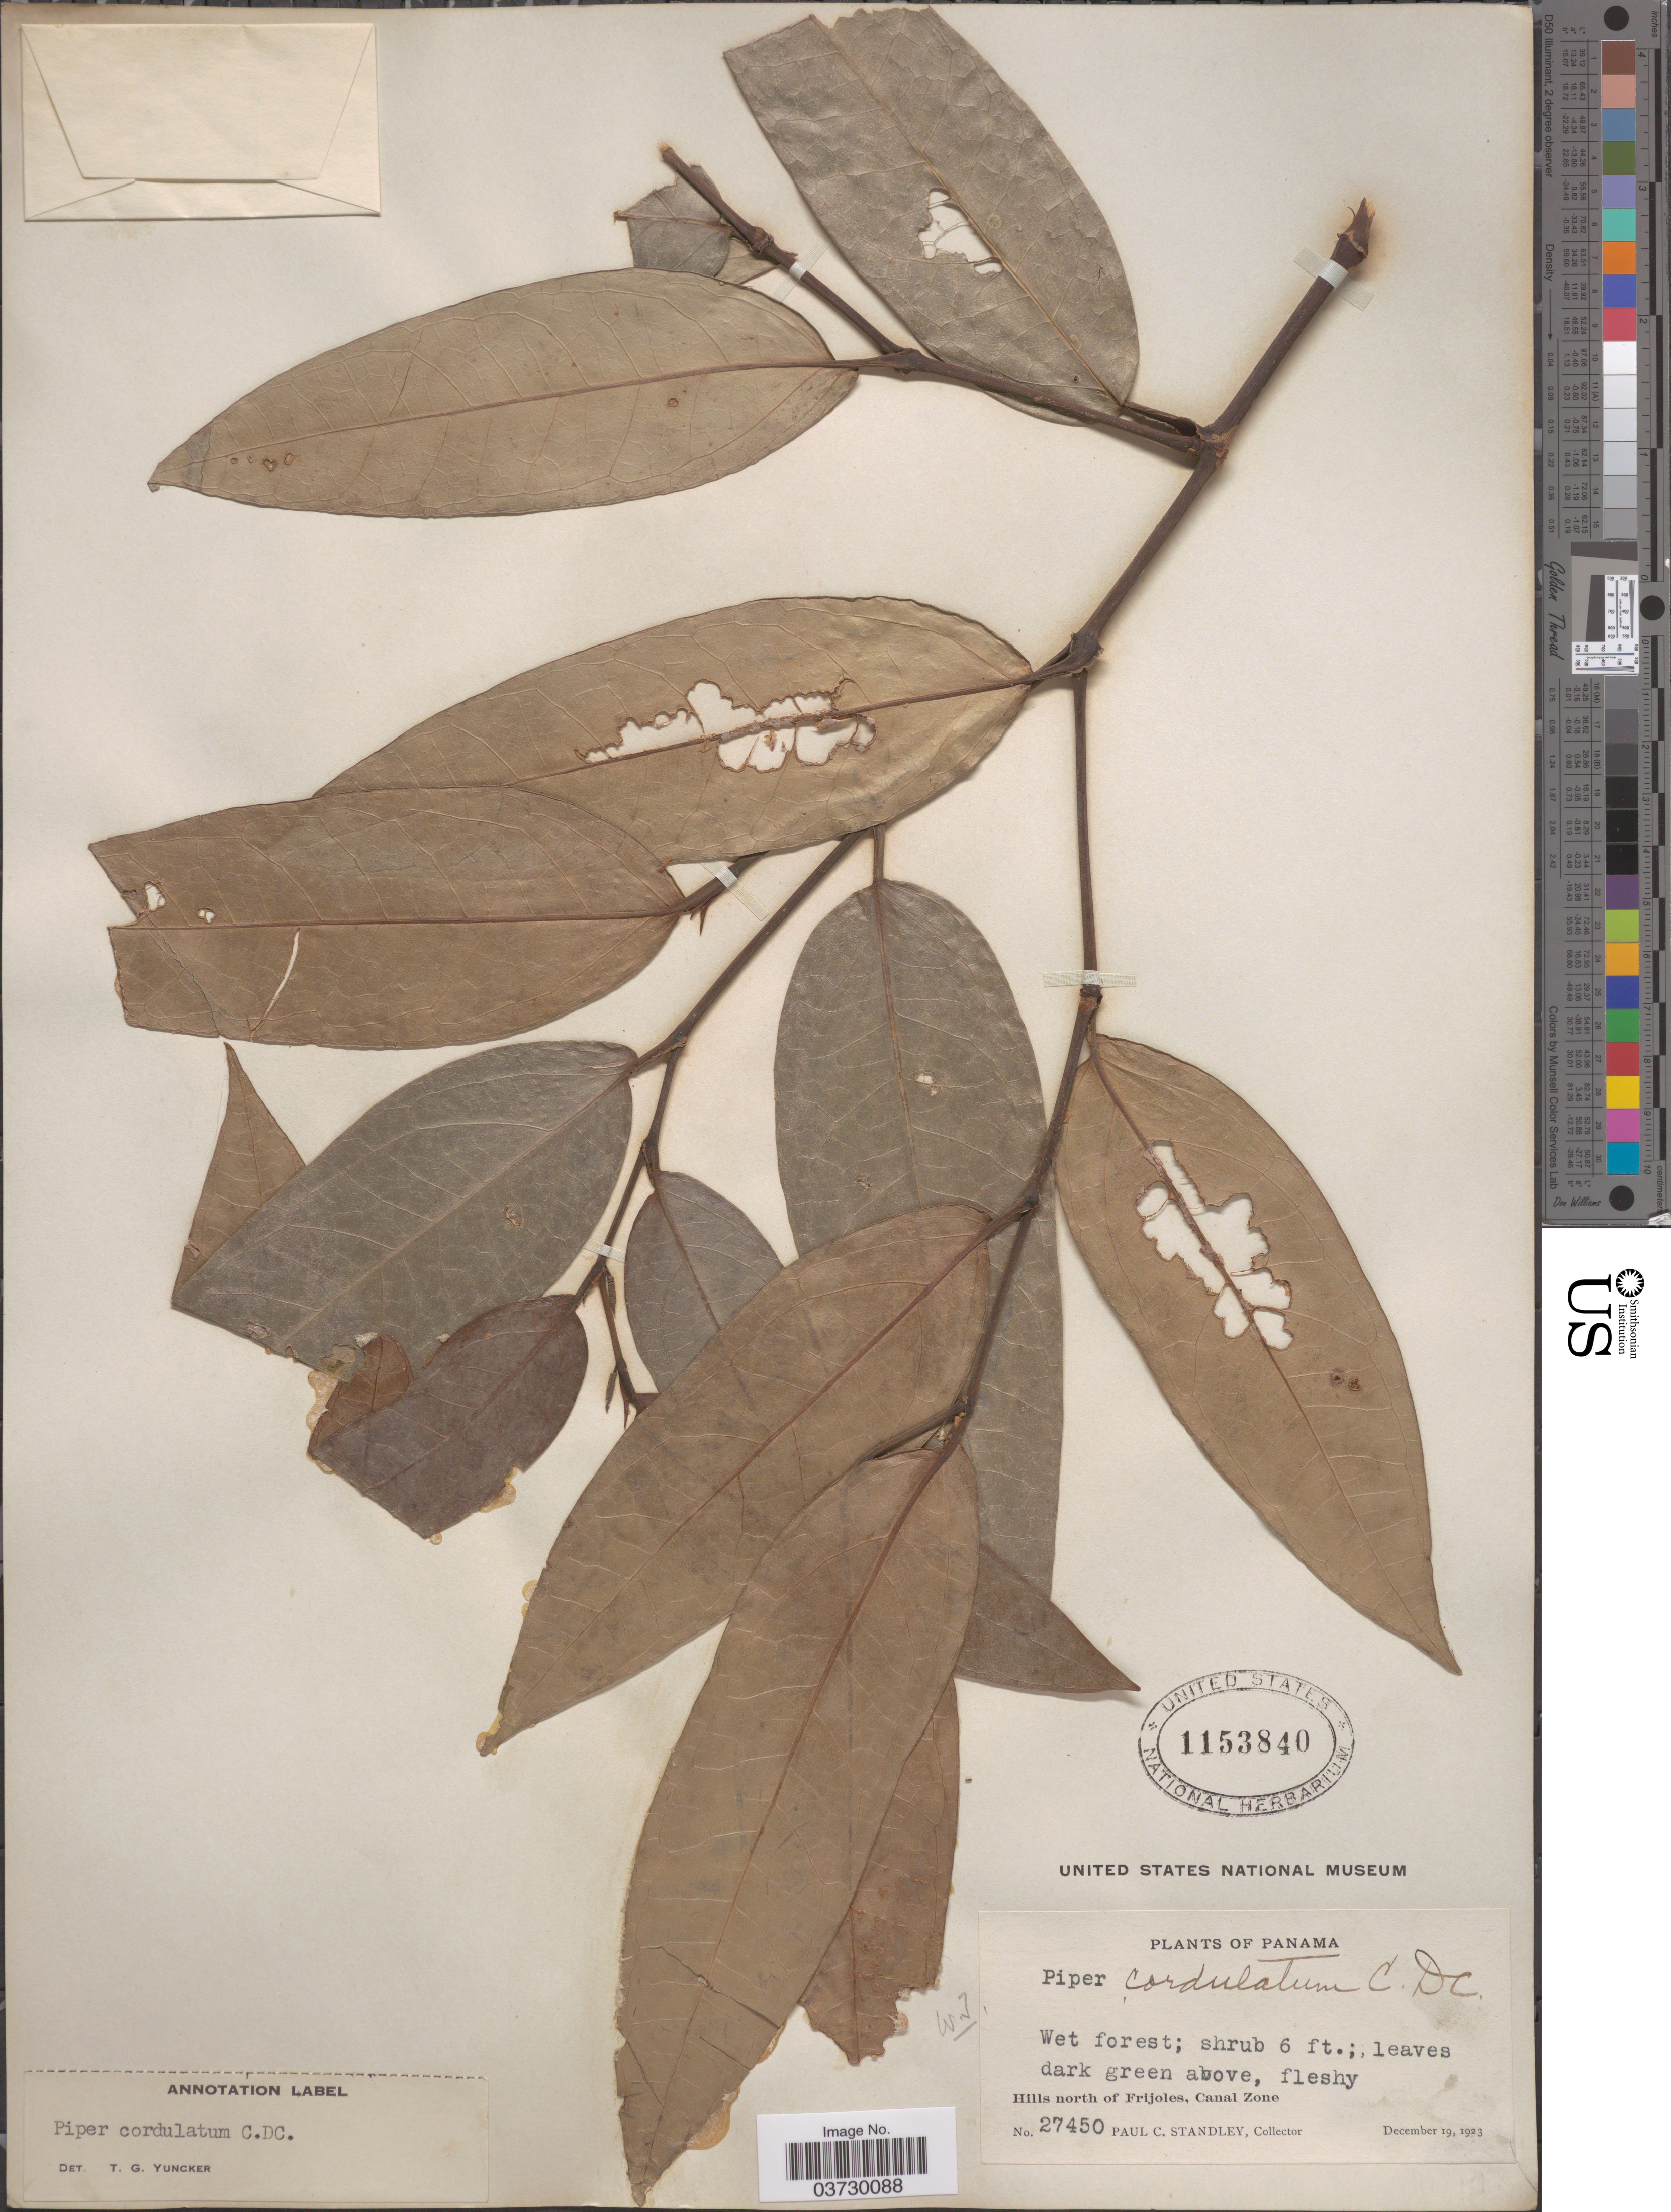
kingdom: Plantae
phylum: Tracheophyta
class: Magnoliopsida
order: Piperales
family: Piperaceae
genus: Piper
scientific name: Piper cordulatum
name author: C. DC.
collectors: P. C. Standley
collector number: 27450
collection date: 1923-12-19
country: Panama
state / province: Colón / Panamá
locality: Hills north of Frijoles, Canal Zone.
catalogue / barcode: US 1153840